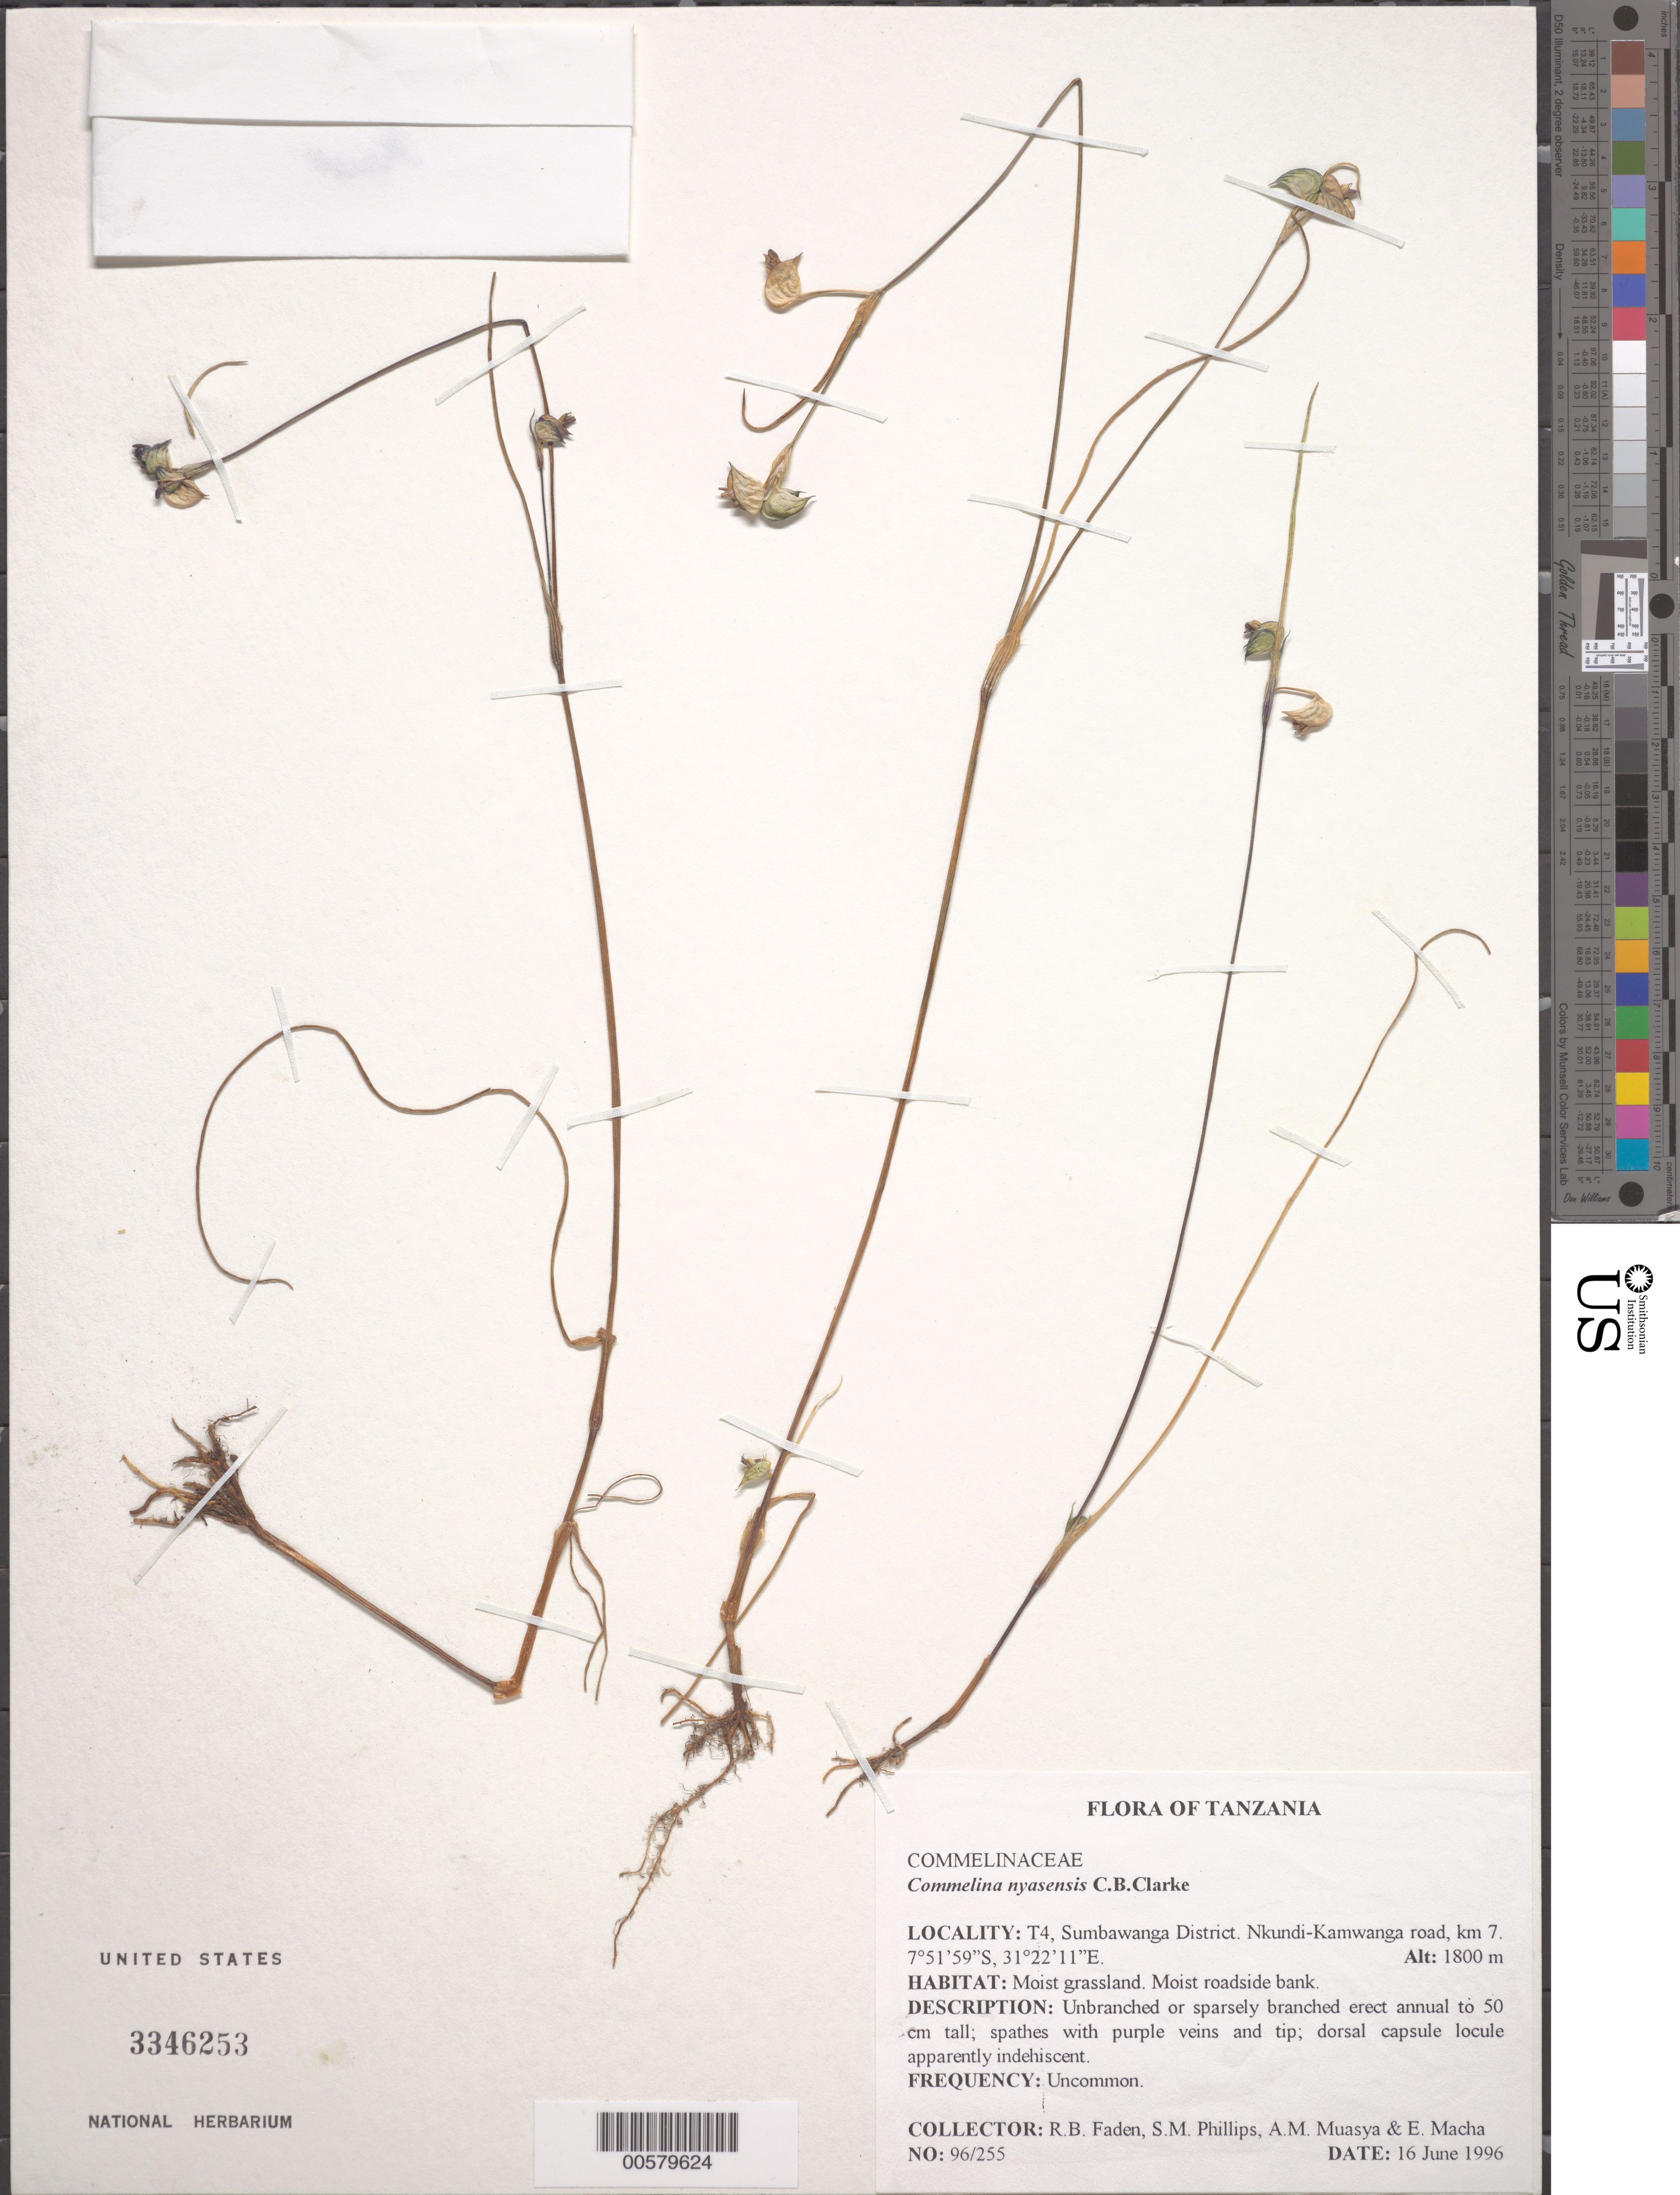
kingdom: Plantae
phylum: Tracheophyta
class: Liliopsida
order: Commelinales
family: Commelinaceae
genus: Commelina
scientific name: Commelina nyasensis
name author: C.B. Clarke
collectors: R. B. Faden, S. M. Phillips, A. Muasya & E. Macha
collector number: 96/255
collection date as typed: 16 Jun 1996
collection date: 1996-06-16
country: Tanzania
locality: T4, sumbawanga dist., nkundi-kamwanga road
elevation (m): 1800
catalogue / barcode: US 3346253